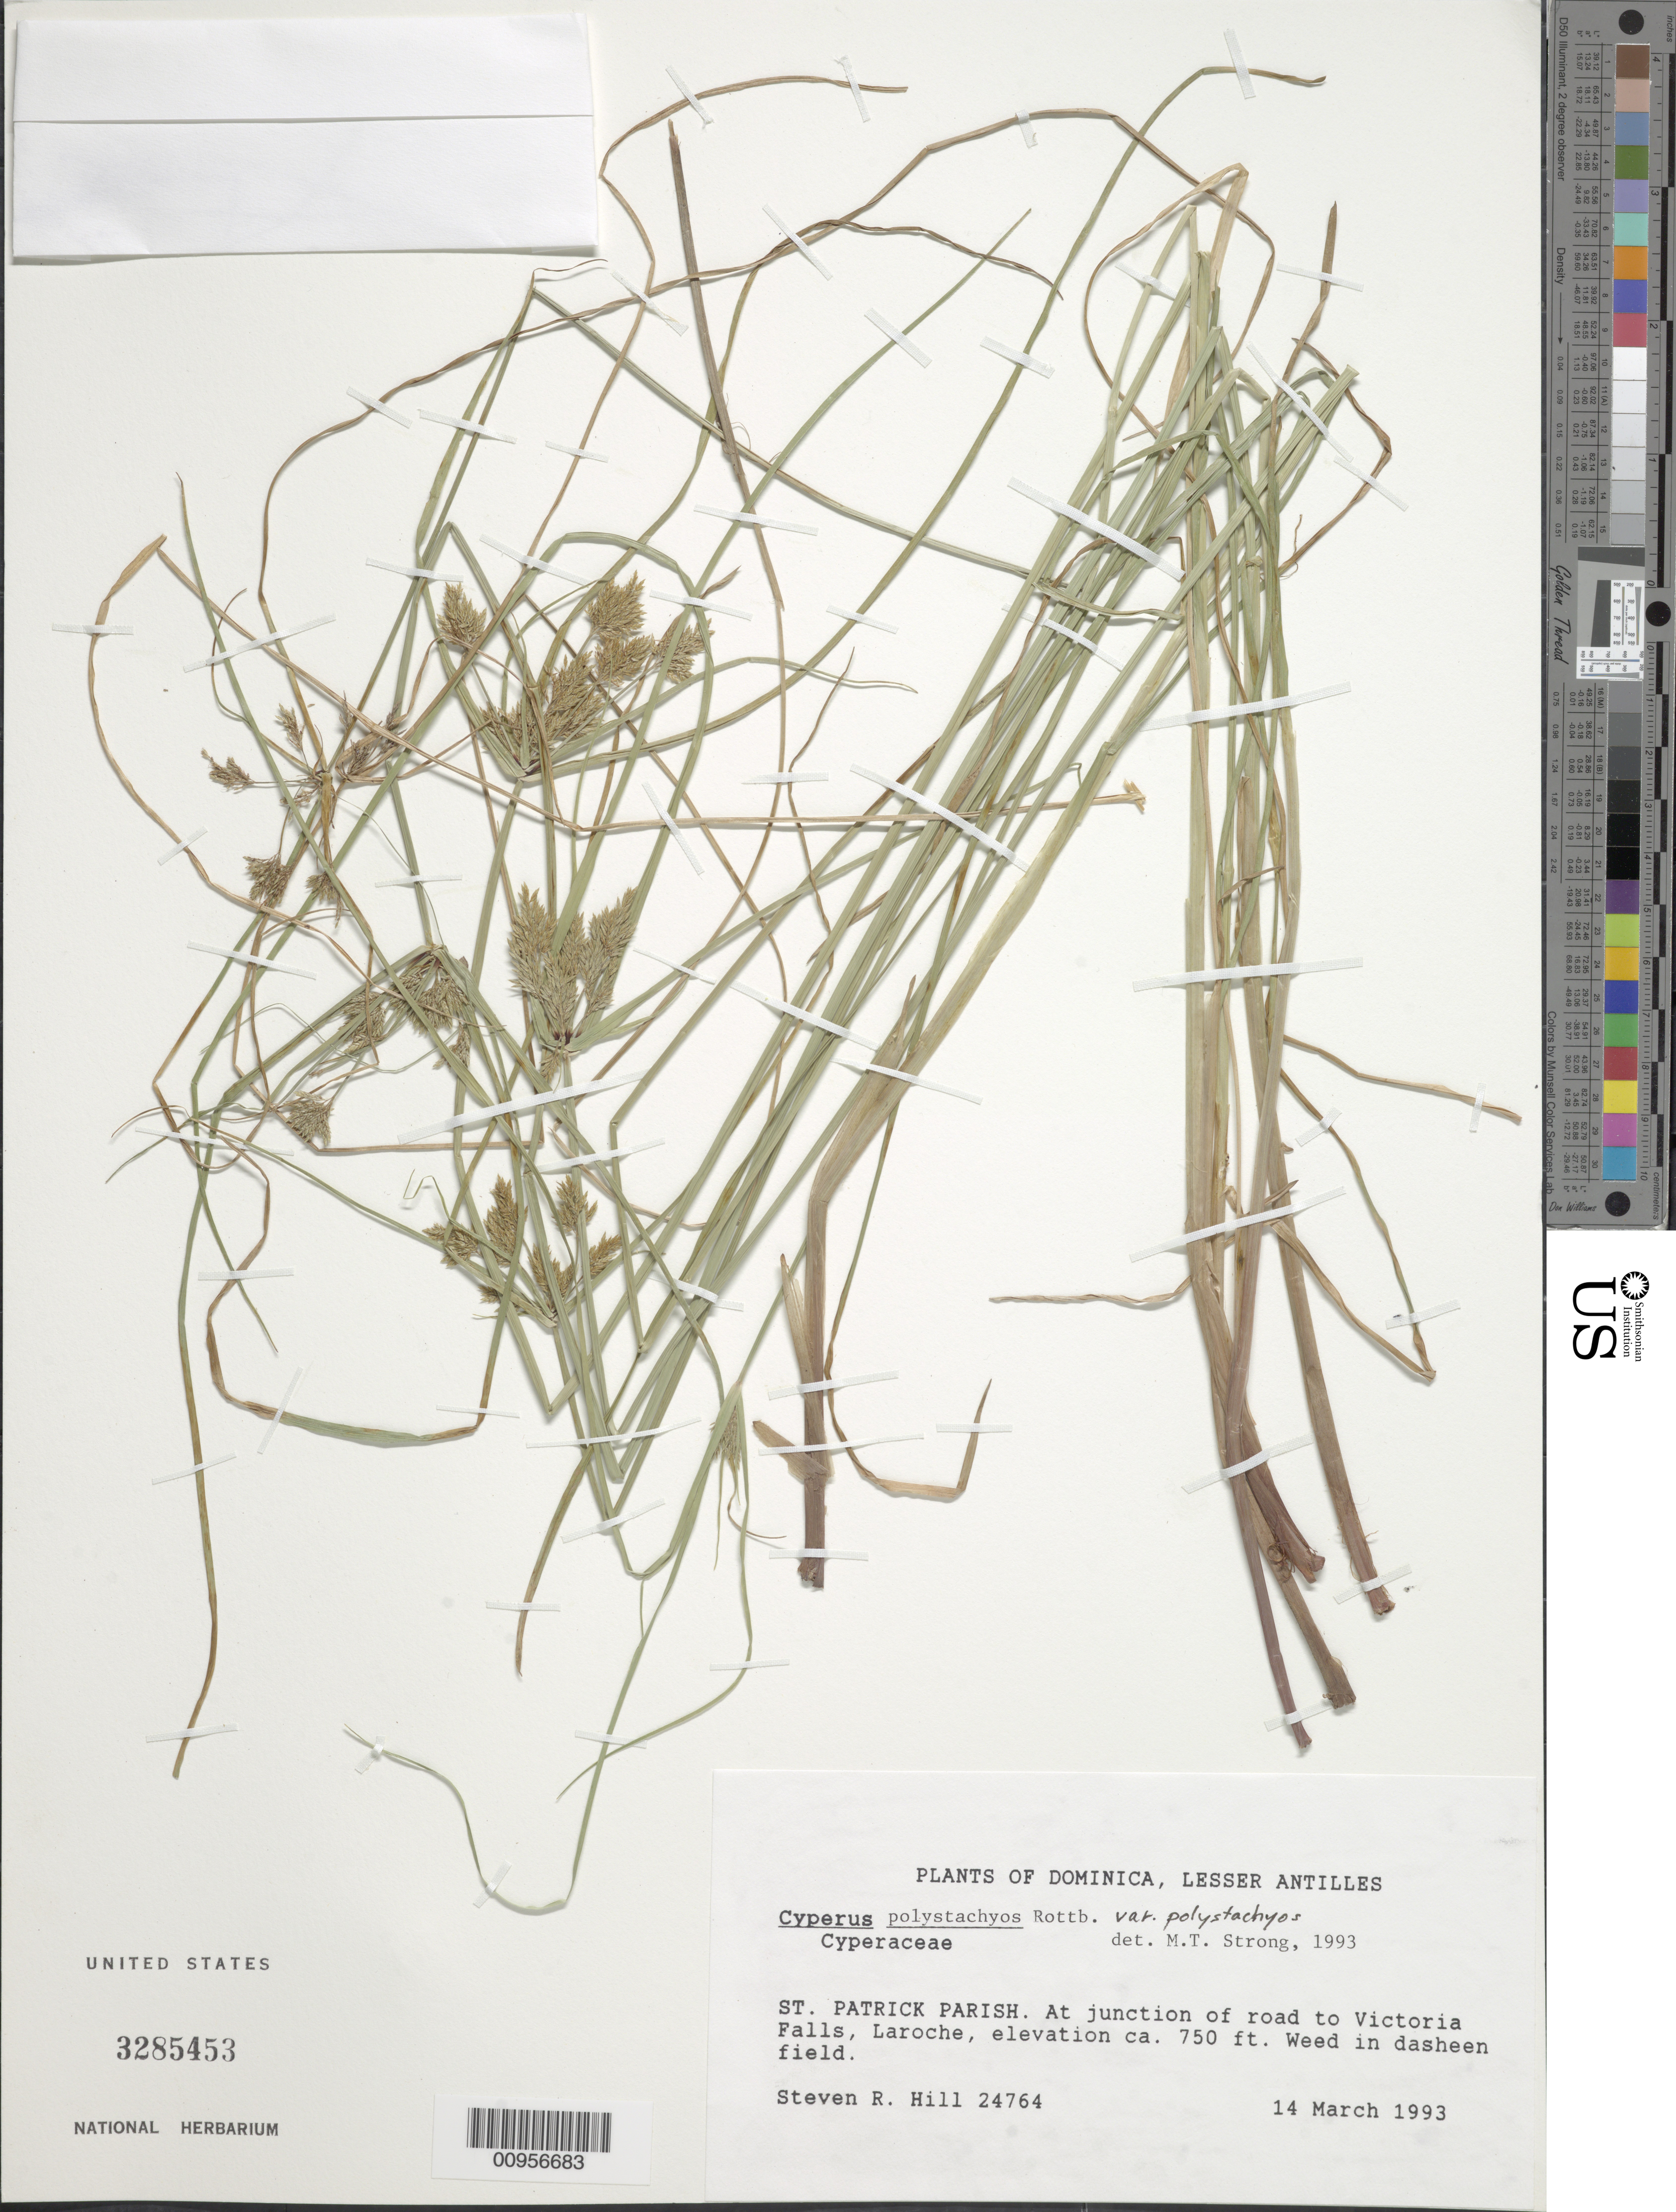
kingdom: Plantae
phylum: Tracheophyta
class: Liliopsida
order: Poales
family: Cyperaceae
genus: Cyperus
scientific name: Cyperus polystachyos var. polystachyos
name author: Rottb.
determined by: Strong, M. T., (US), Smithsonian Institution - National Museum of Natural History (UNITED STATES)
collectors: S. R. Hill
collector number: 24764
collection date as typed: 14 Mar 1993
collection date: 1993-03-14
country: Dominica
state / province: St. Patrick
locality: At junction of road to Victoria Falls, Laroche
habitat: In dasheen field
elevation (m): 229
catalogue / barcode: US 3285453